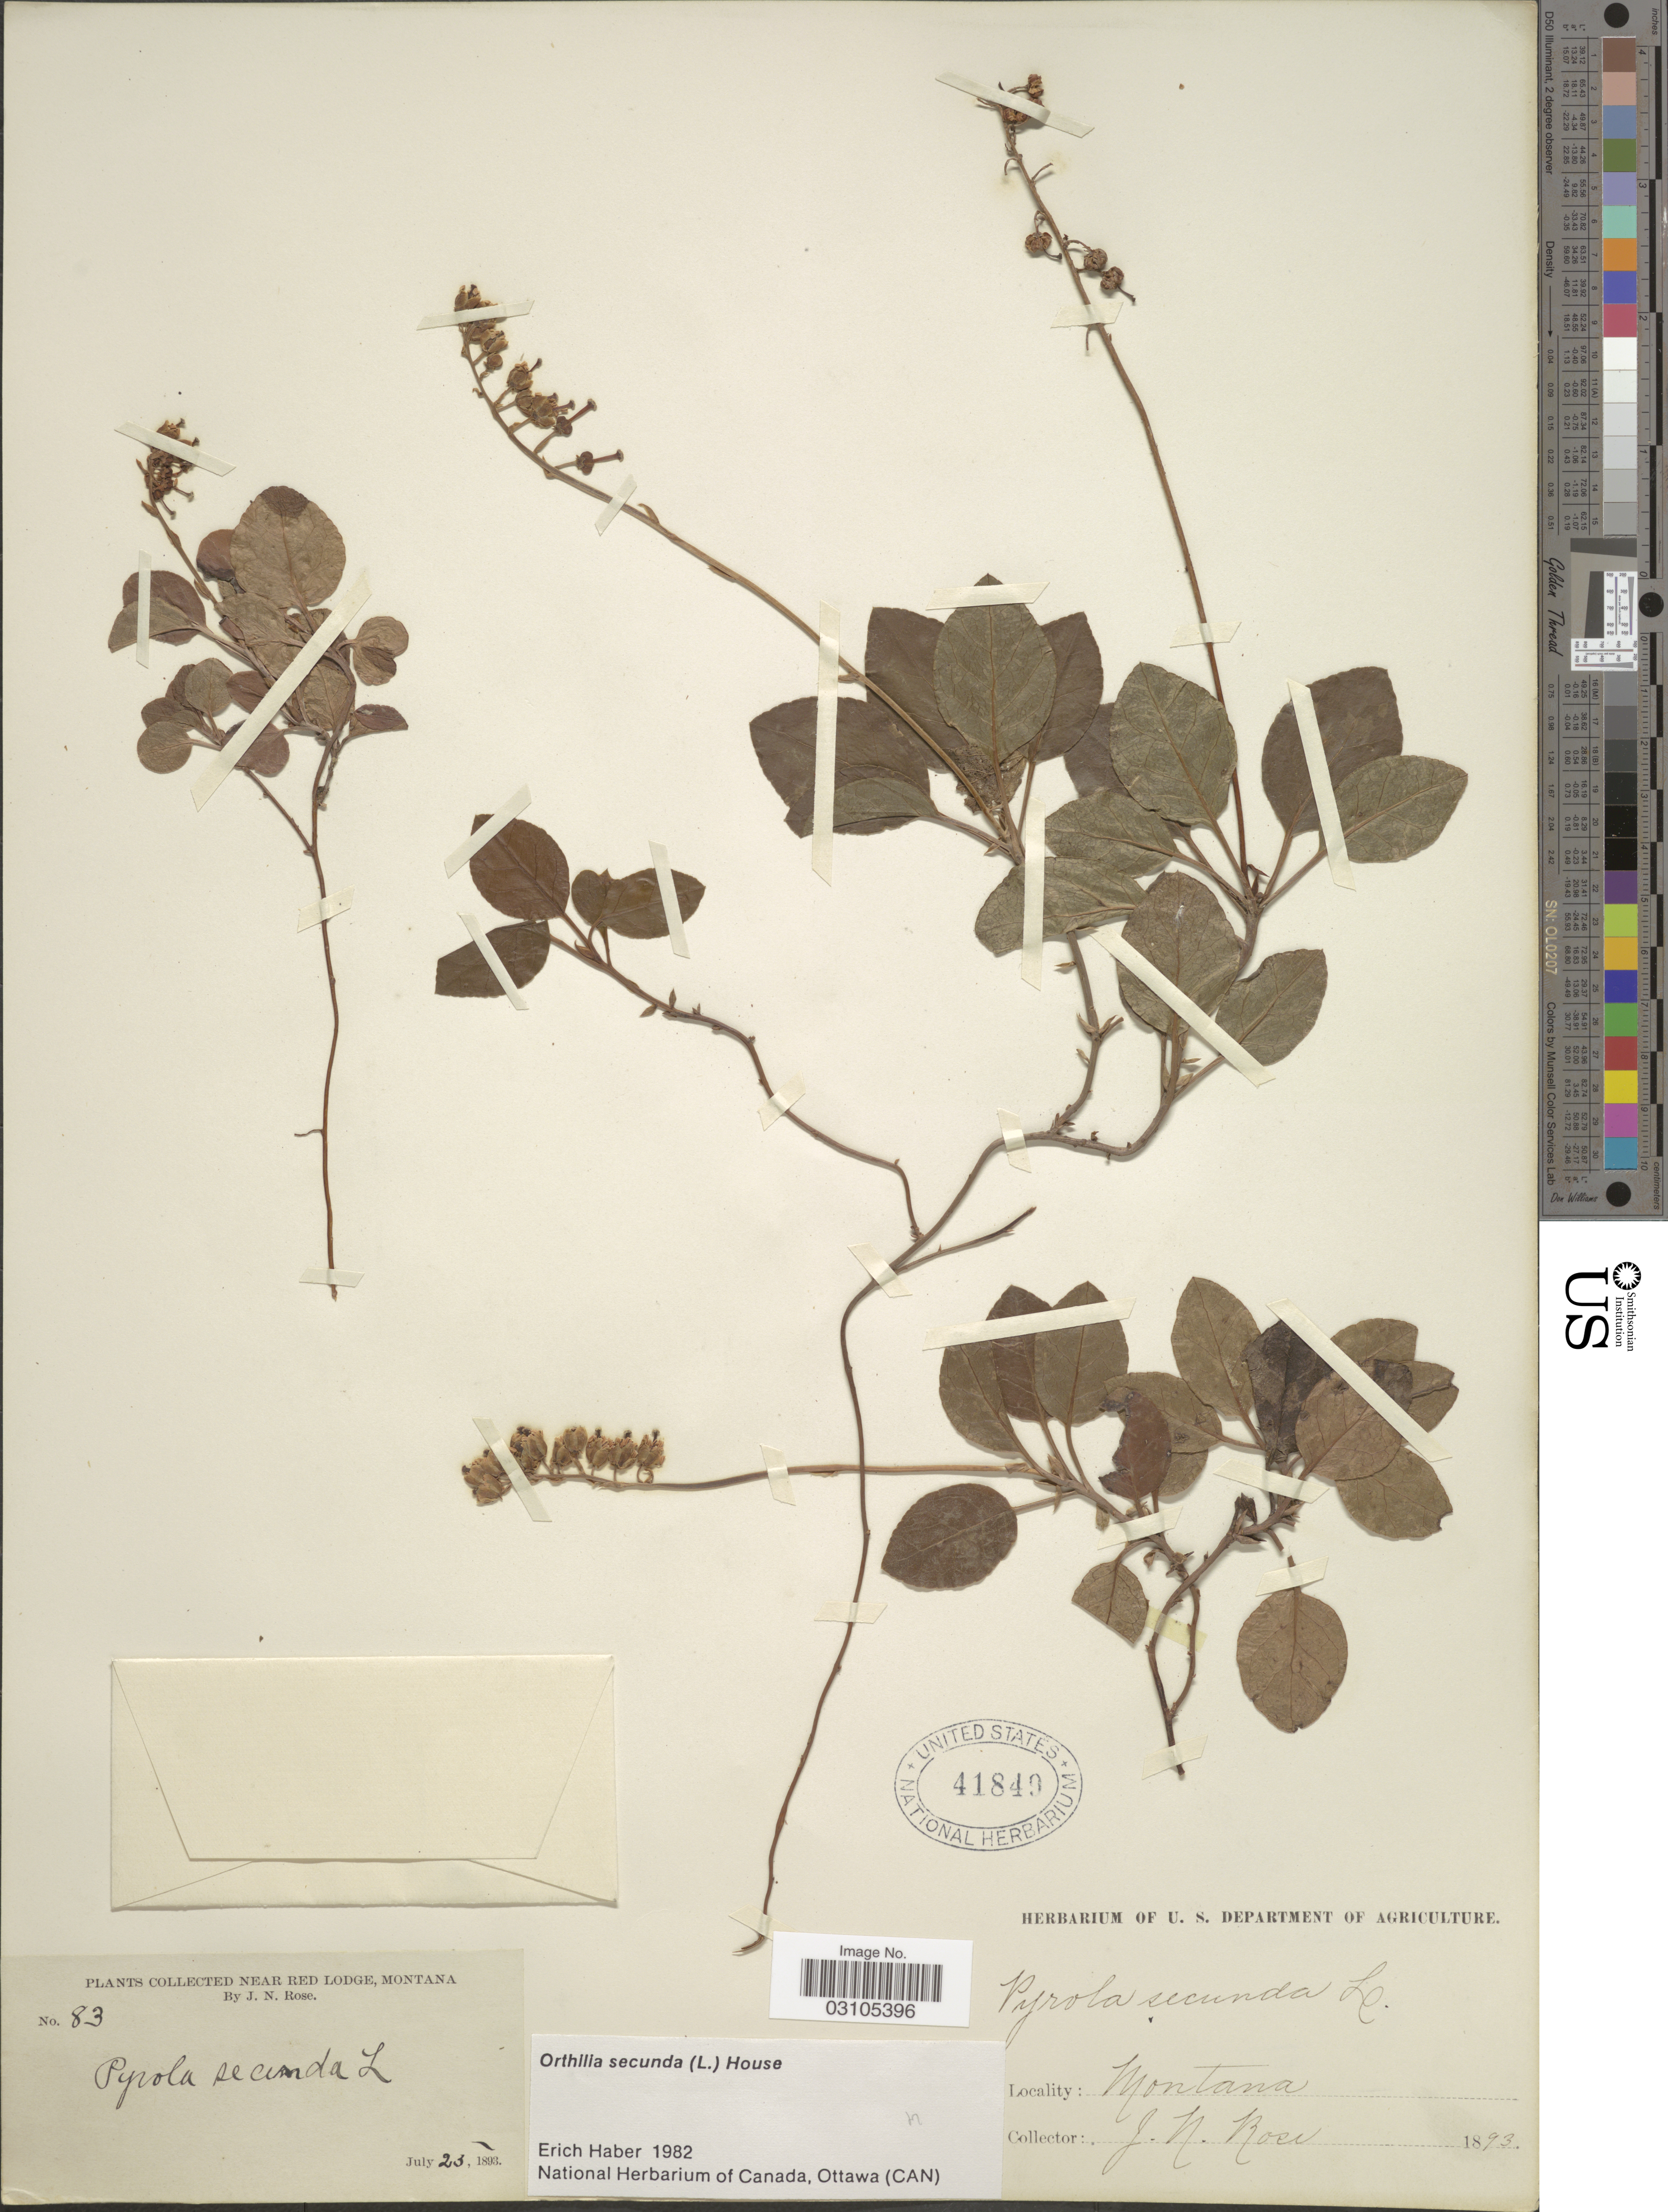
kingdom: Plantae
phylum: Tracheophyta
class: Magnoliopsida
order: Ericales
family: Ericaceae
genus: Orthilia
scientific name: Orthilia secunda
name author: (L.) House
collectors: J. N. Rose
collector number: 83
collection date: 1893-07-23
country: United States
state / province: Montana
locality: Near Red Lodge.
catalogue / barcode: US 41840